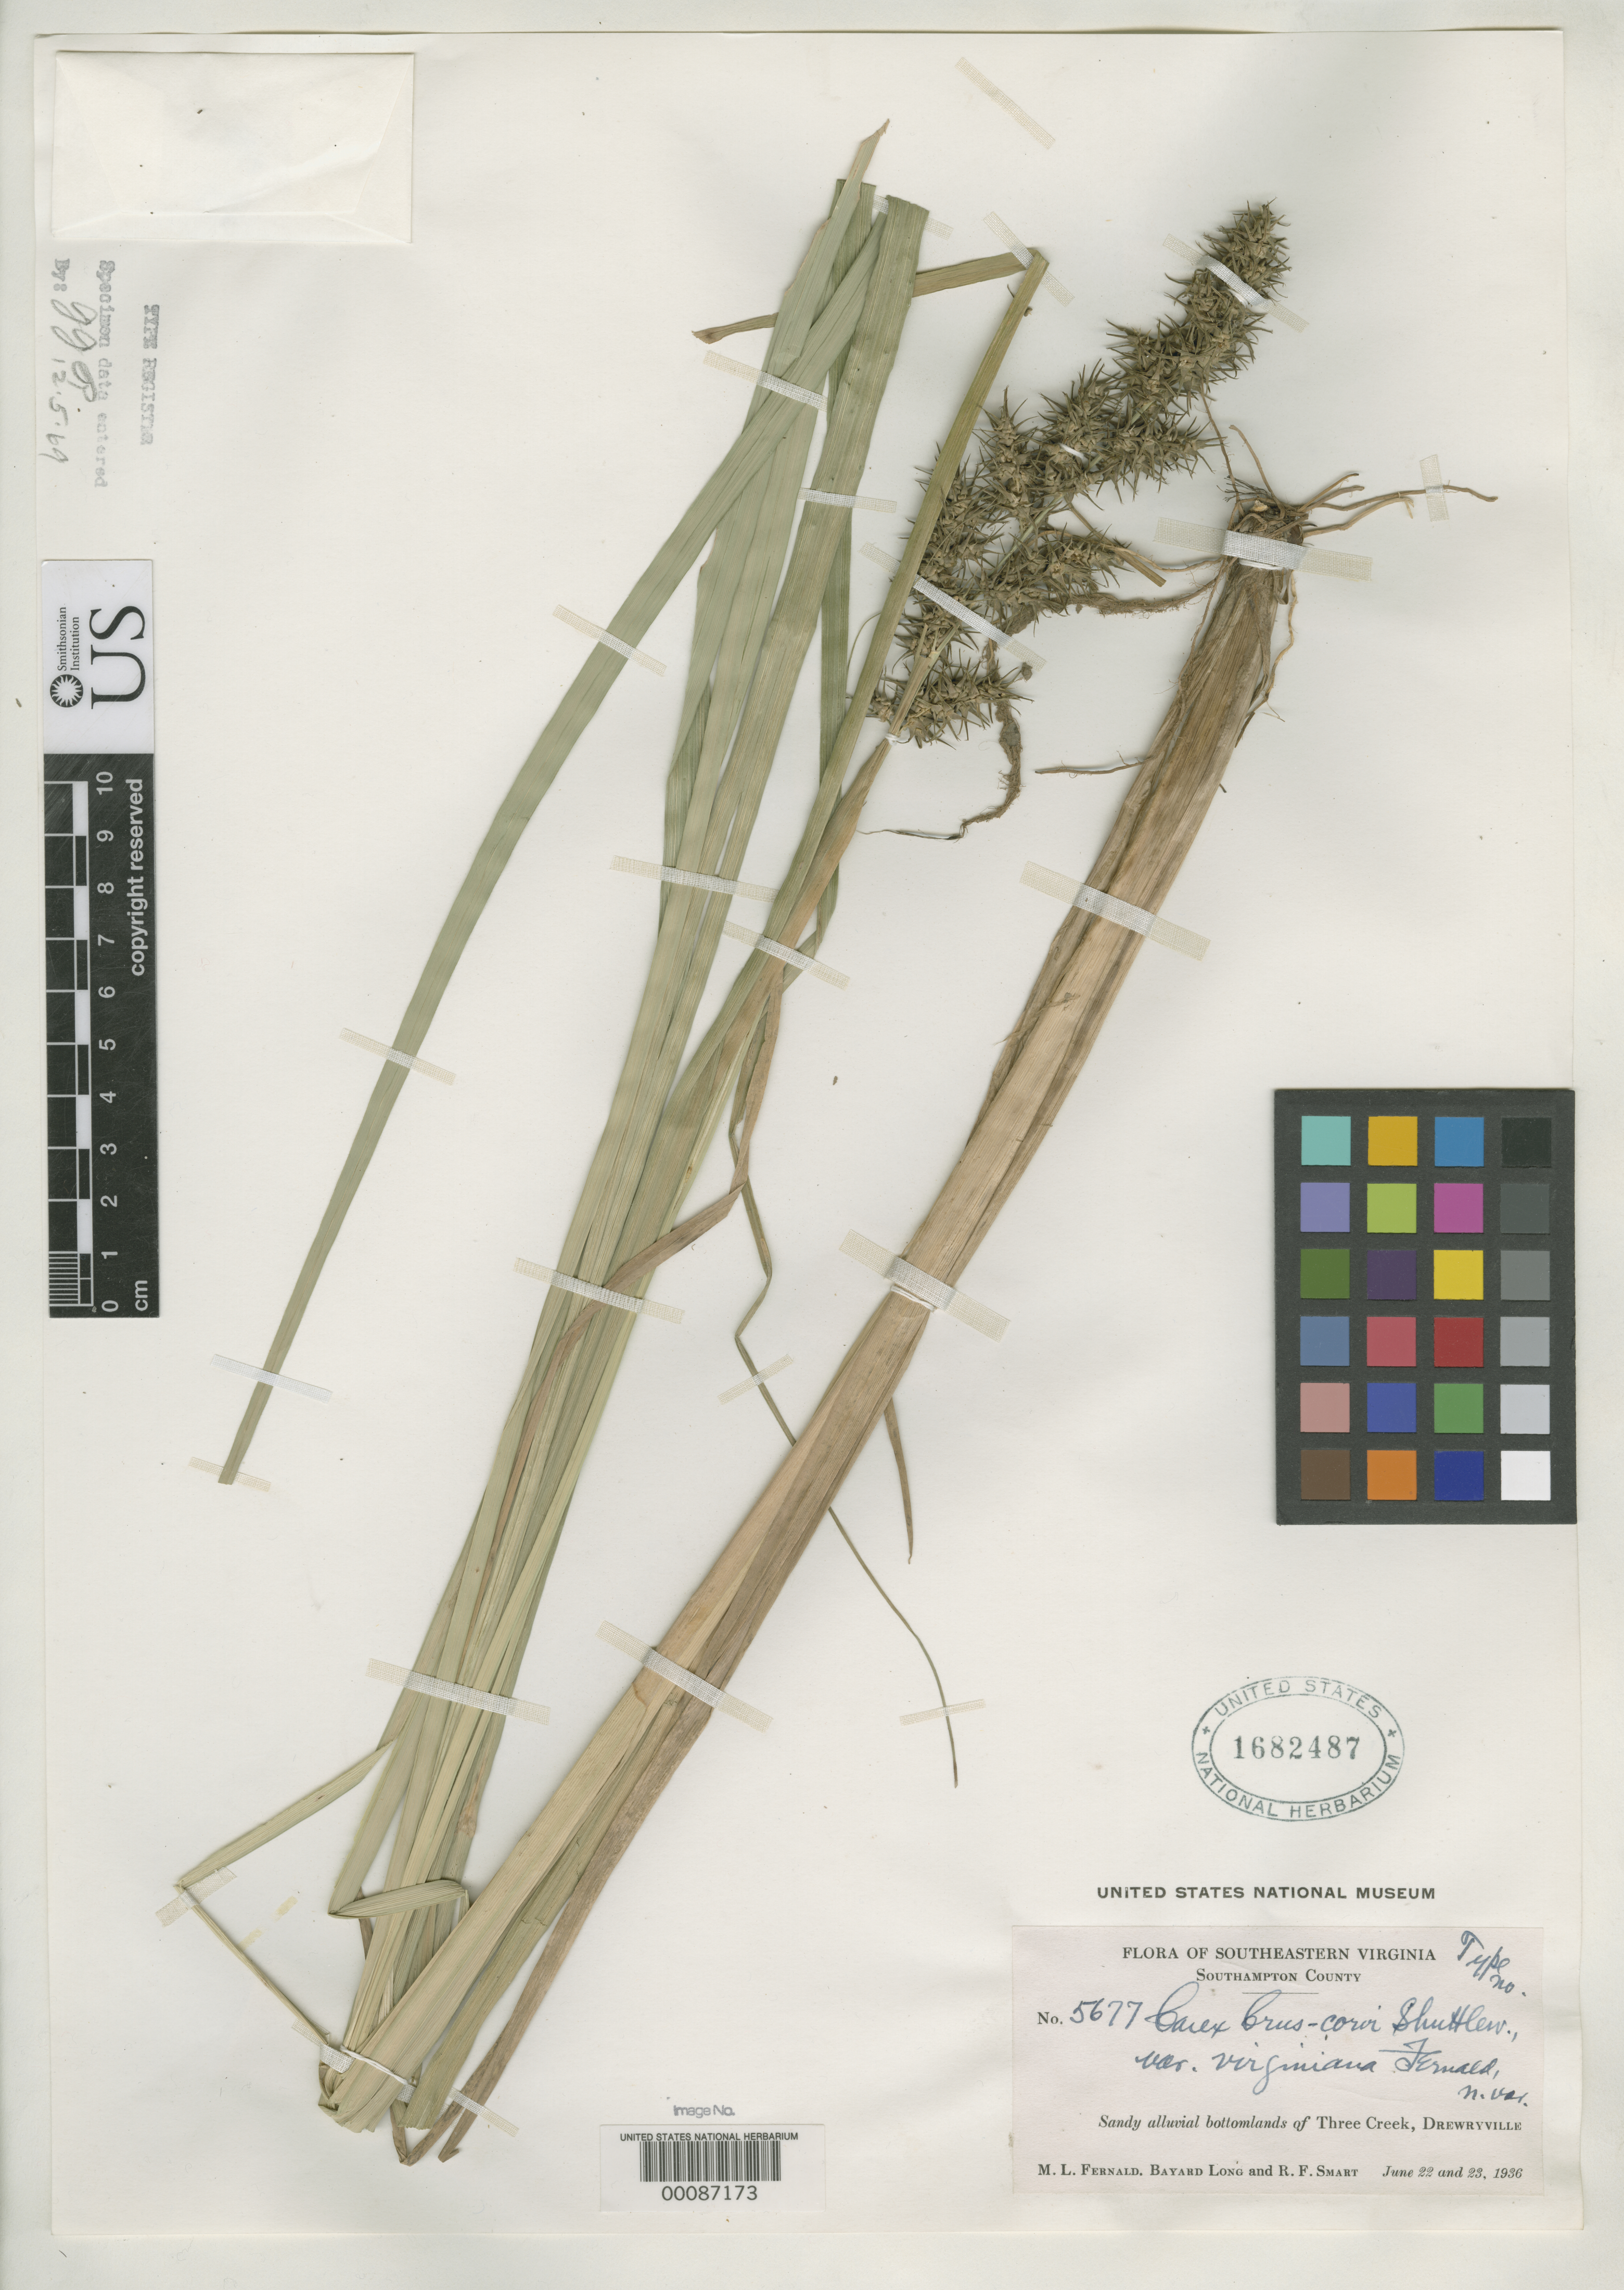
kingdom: Plantae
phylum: Tracheophyta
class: Liliopsida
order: Poales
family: Cyperaceae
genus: Carex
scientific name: Carex crus-corvi var. virginiana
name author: Fernald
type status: Isotype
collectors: M. L. Fernald, B. H. Long & R. Smart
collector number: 5677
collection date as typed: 22 Jun 1936 to 23 Jun 1936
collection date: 1936-06-22/1936-06-23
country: United States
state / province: Virginia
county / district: Southampton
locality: Bottomlands of Three Creek, Drewryville.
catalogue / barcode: US 1682487